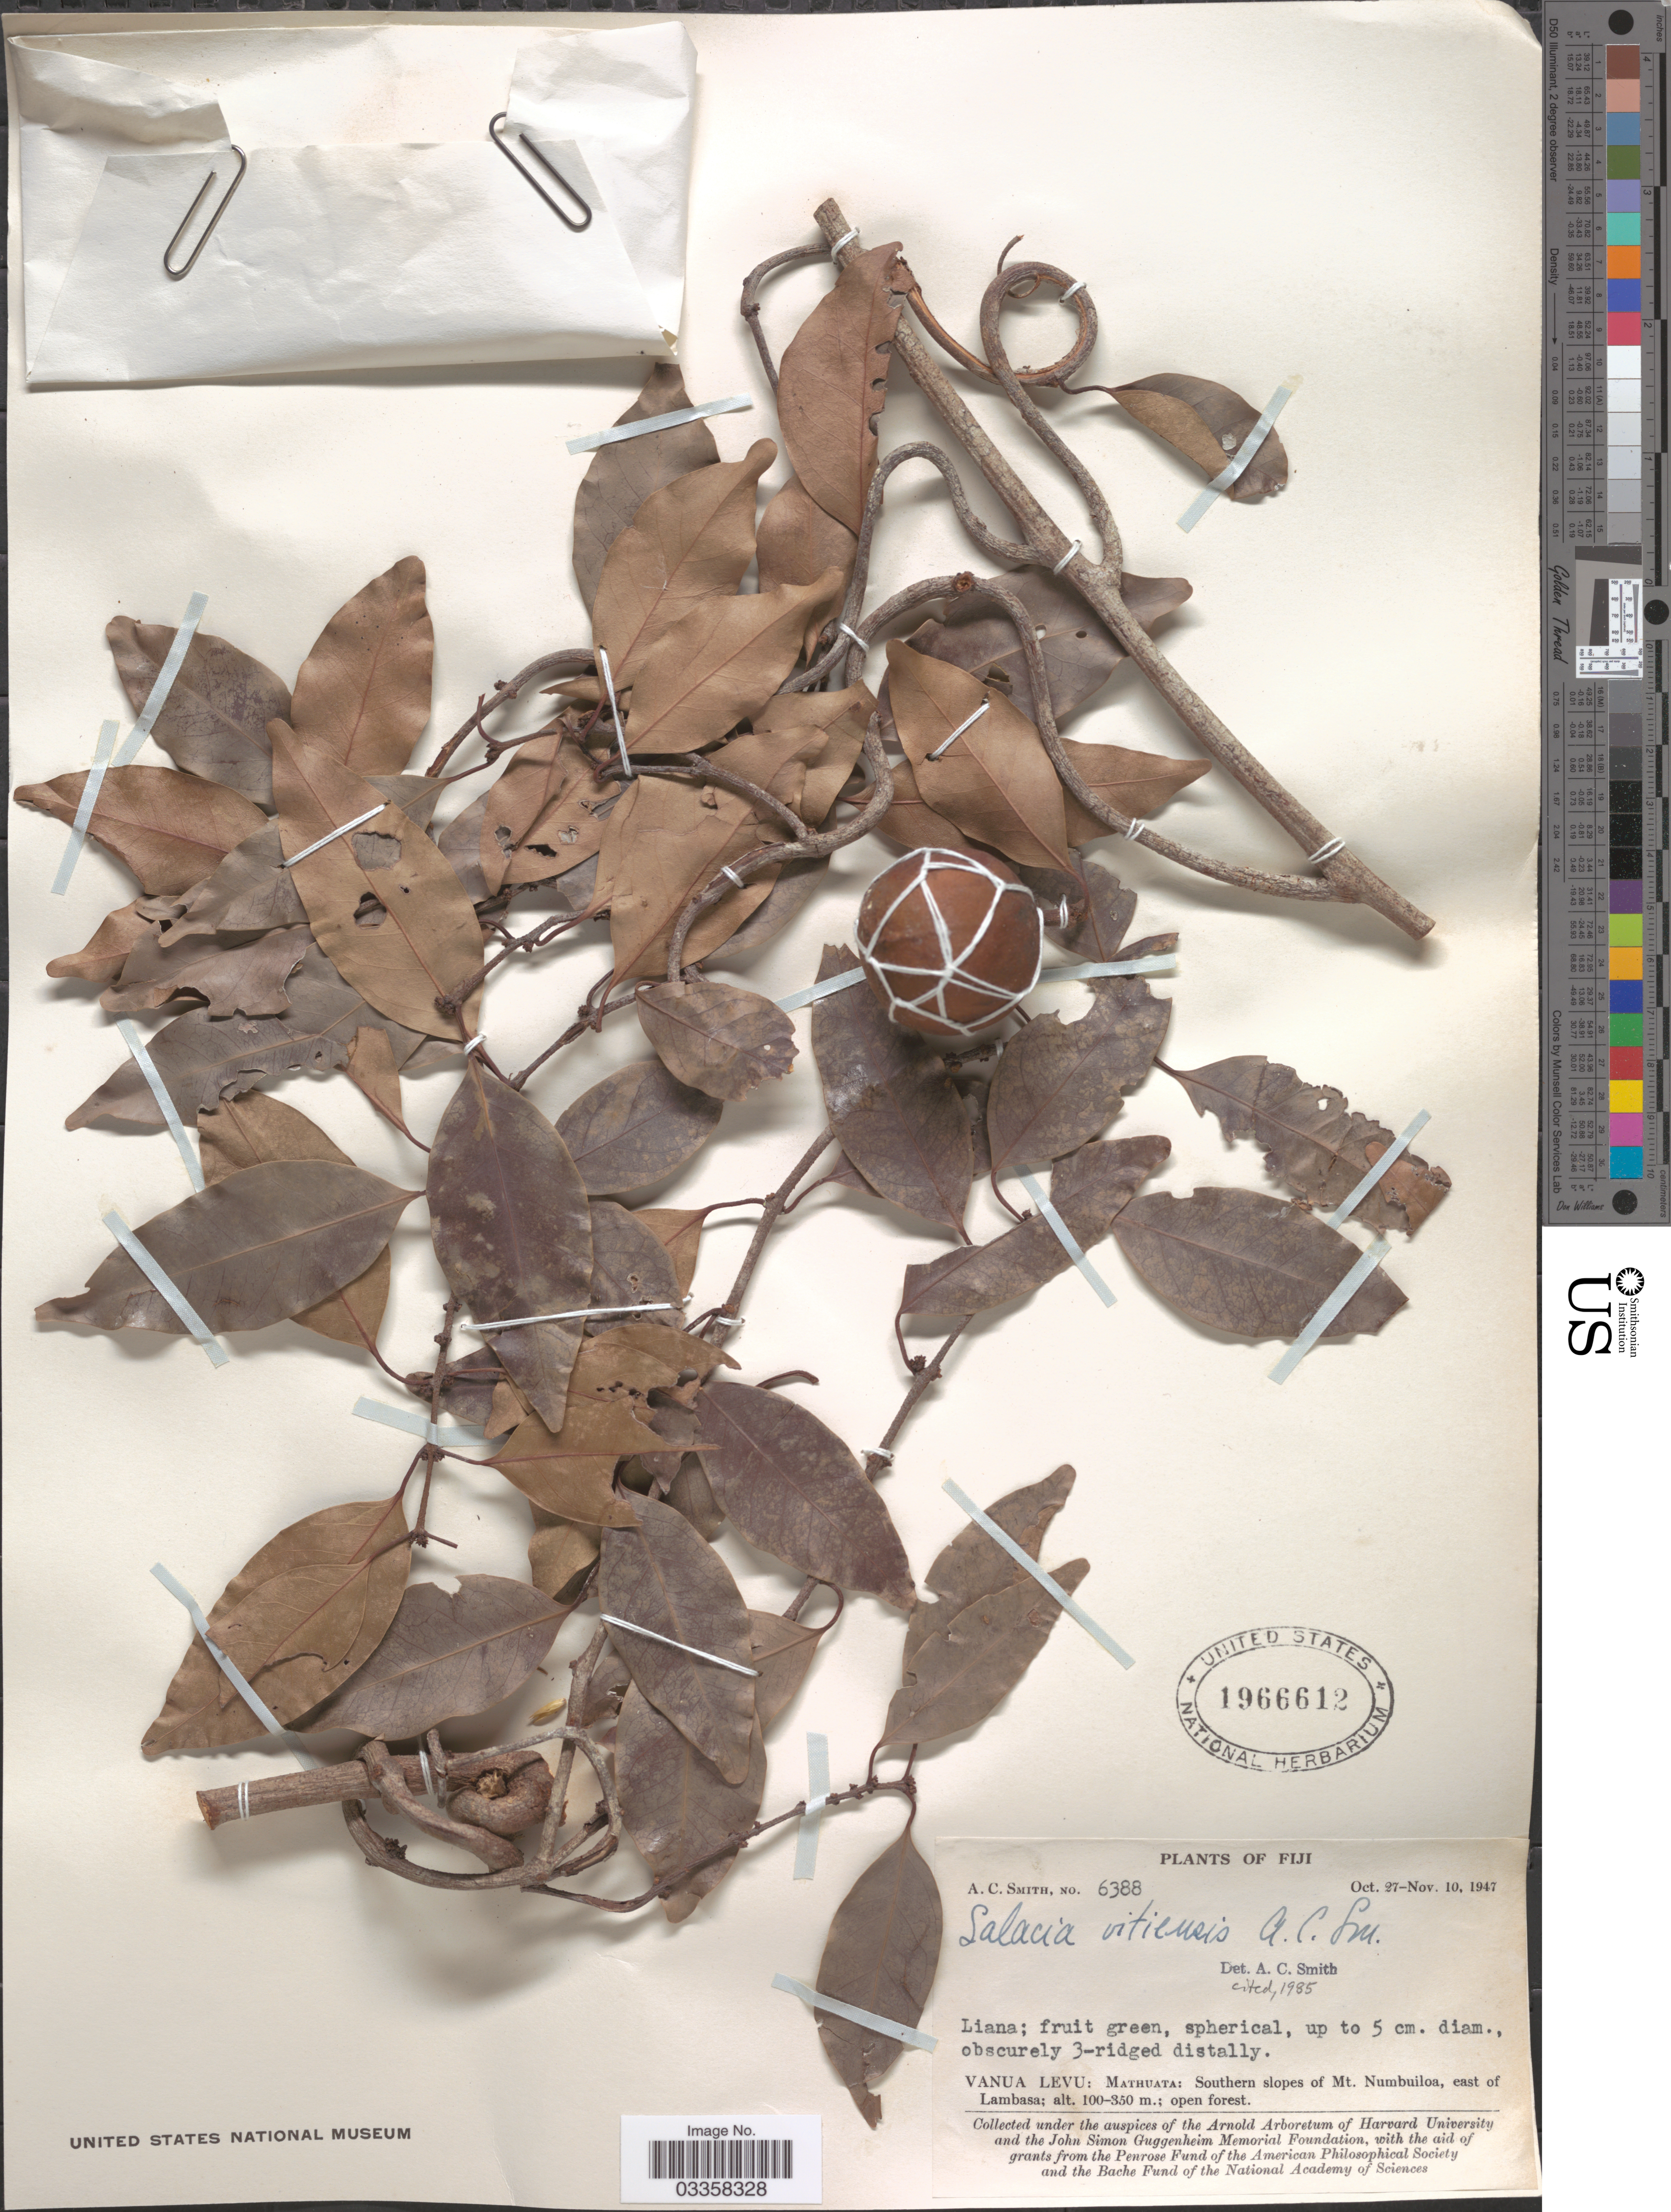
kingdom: Plantae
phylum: Tracheophyta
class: Magnoliopsida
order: Celastrales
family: Celastraceae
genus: Salacia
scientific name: Salacia vitiensis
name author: A.C. Sm.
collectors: A. C. Smith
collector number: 6388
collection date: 1947-10-27/1947-11-10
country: Fiji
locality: Vanua Levu: Mathuata: Southern slopes of Mt. Numbuiloa, east of Lambasa.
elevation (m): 100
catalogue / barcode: US 1966612